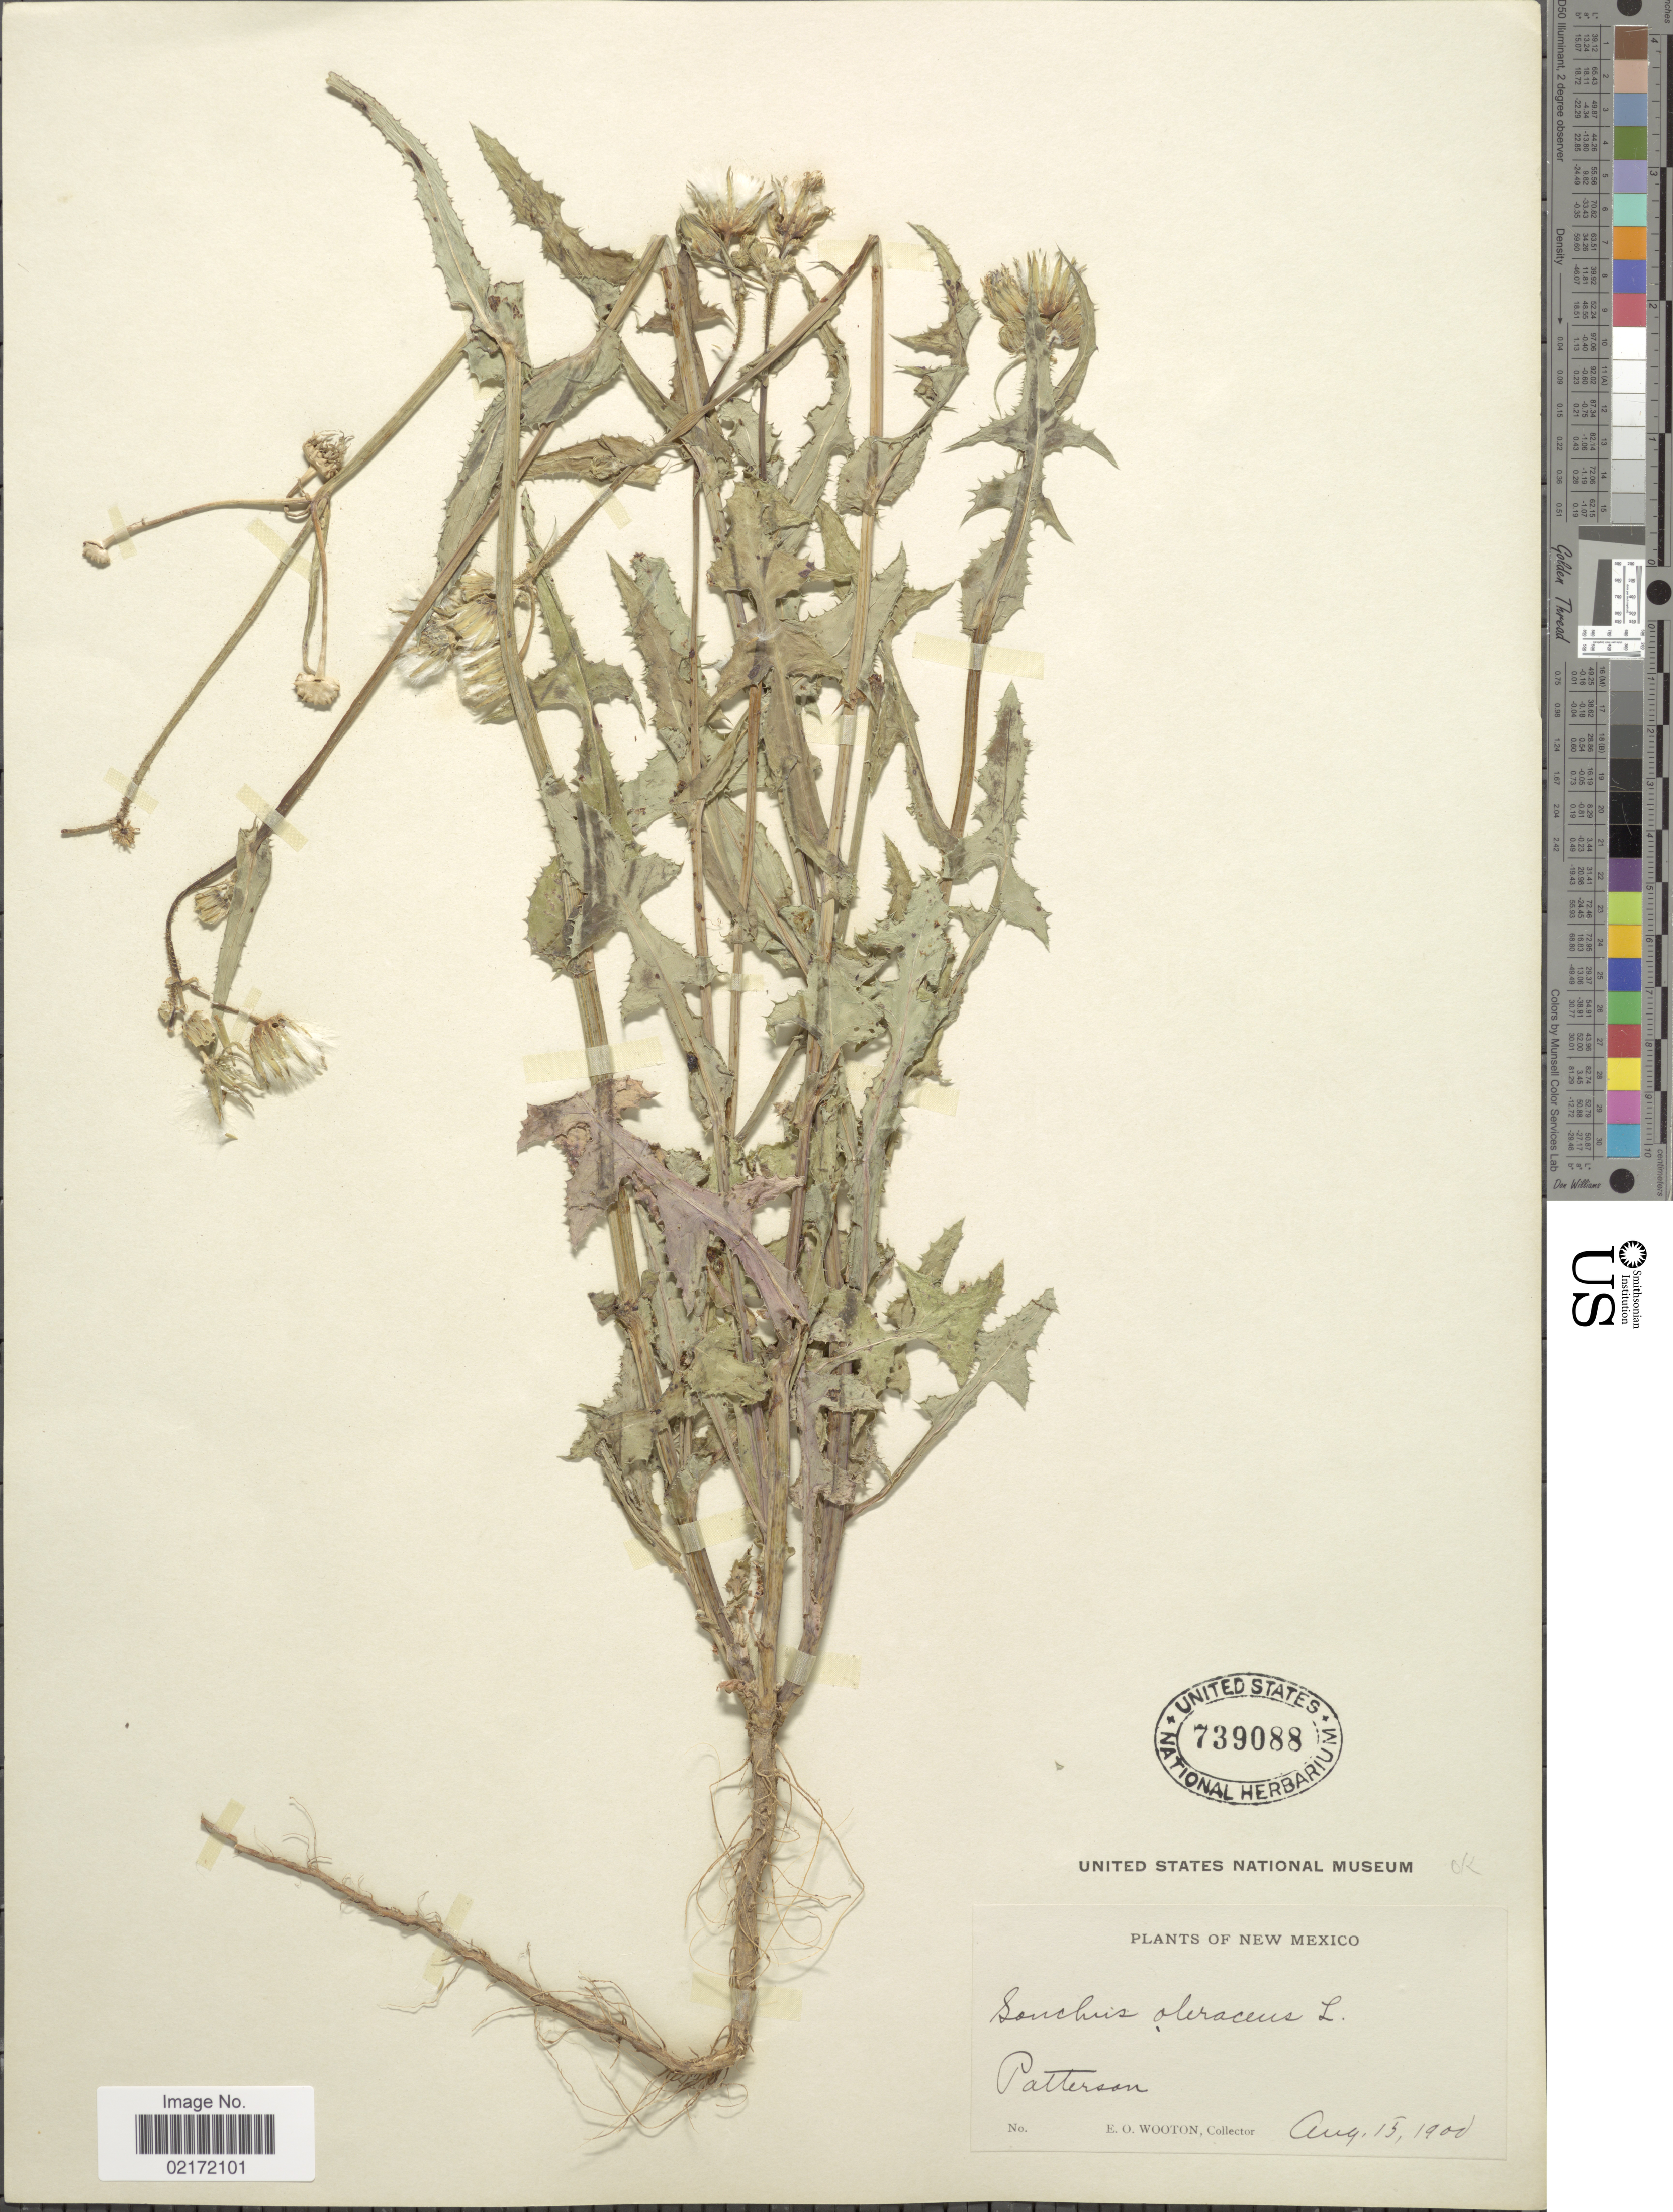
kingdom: Plantae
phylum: Tracheophyta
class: Magnoliopsida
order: Asterales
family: Asteraceae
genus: Sonchus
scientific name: Sonchus oleraceus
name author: L.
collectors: E. O. Wooton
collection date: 1900-08-15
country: United States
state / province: New Mexico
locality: Patterson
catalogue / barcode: US 739088